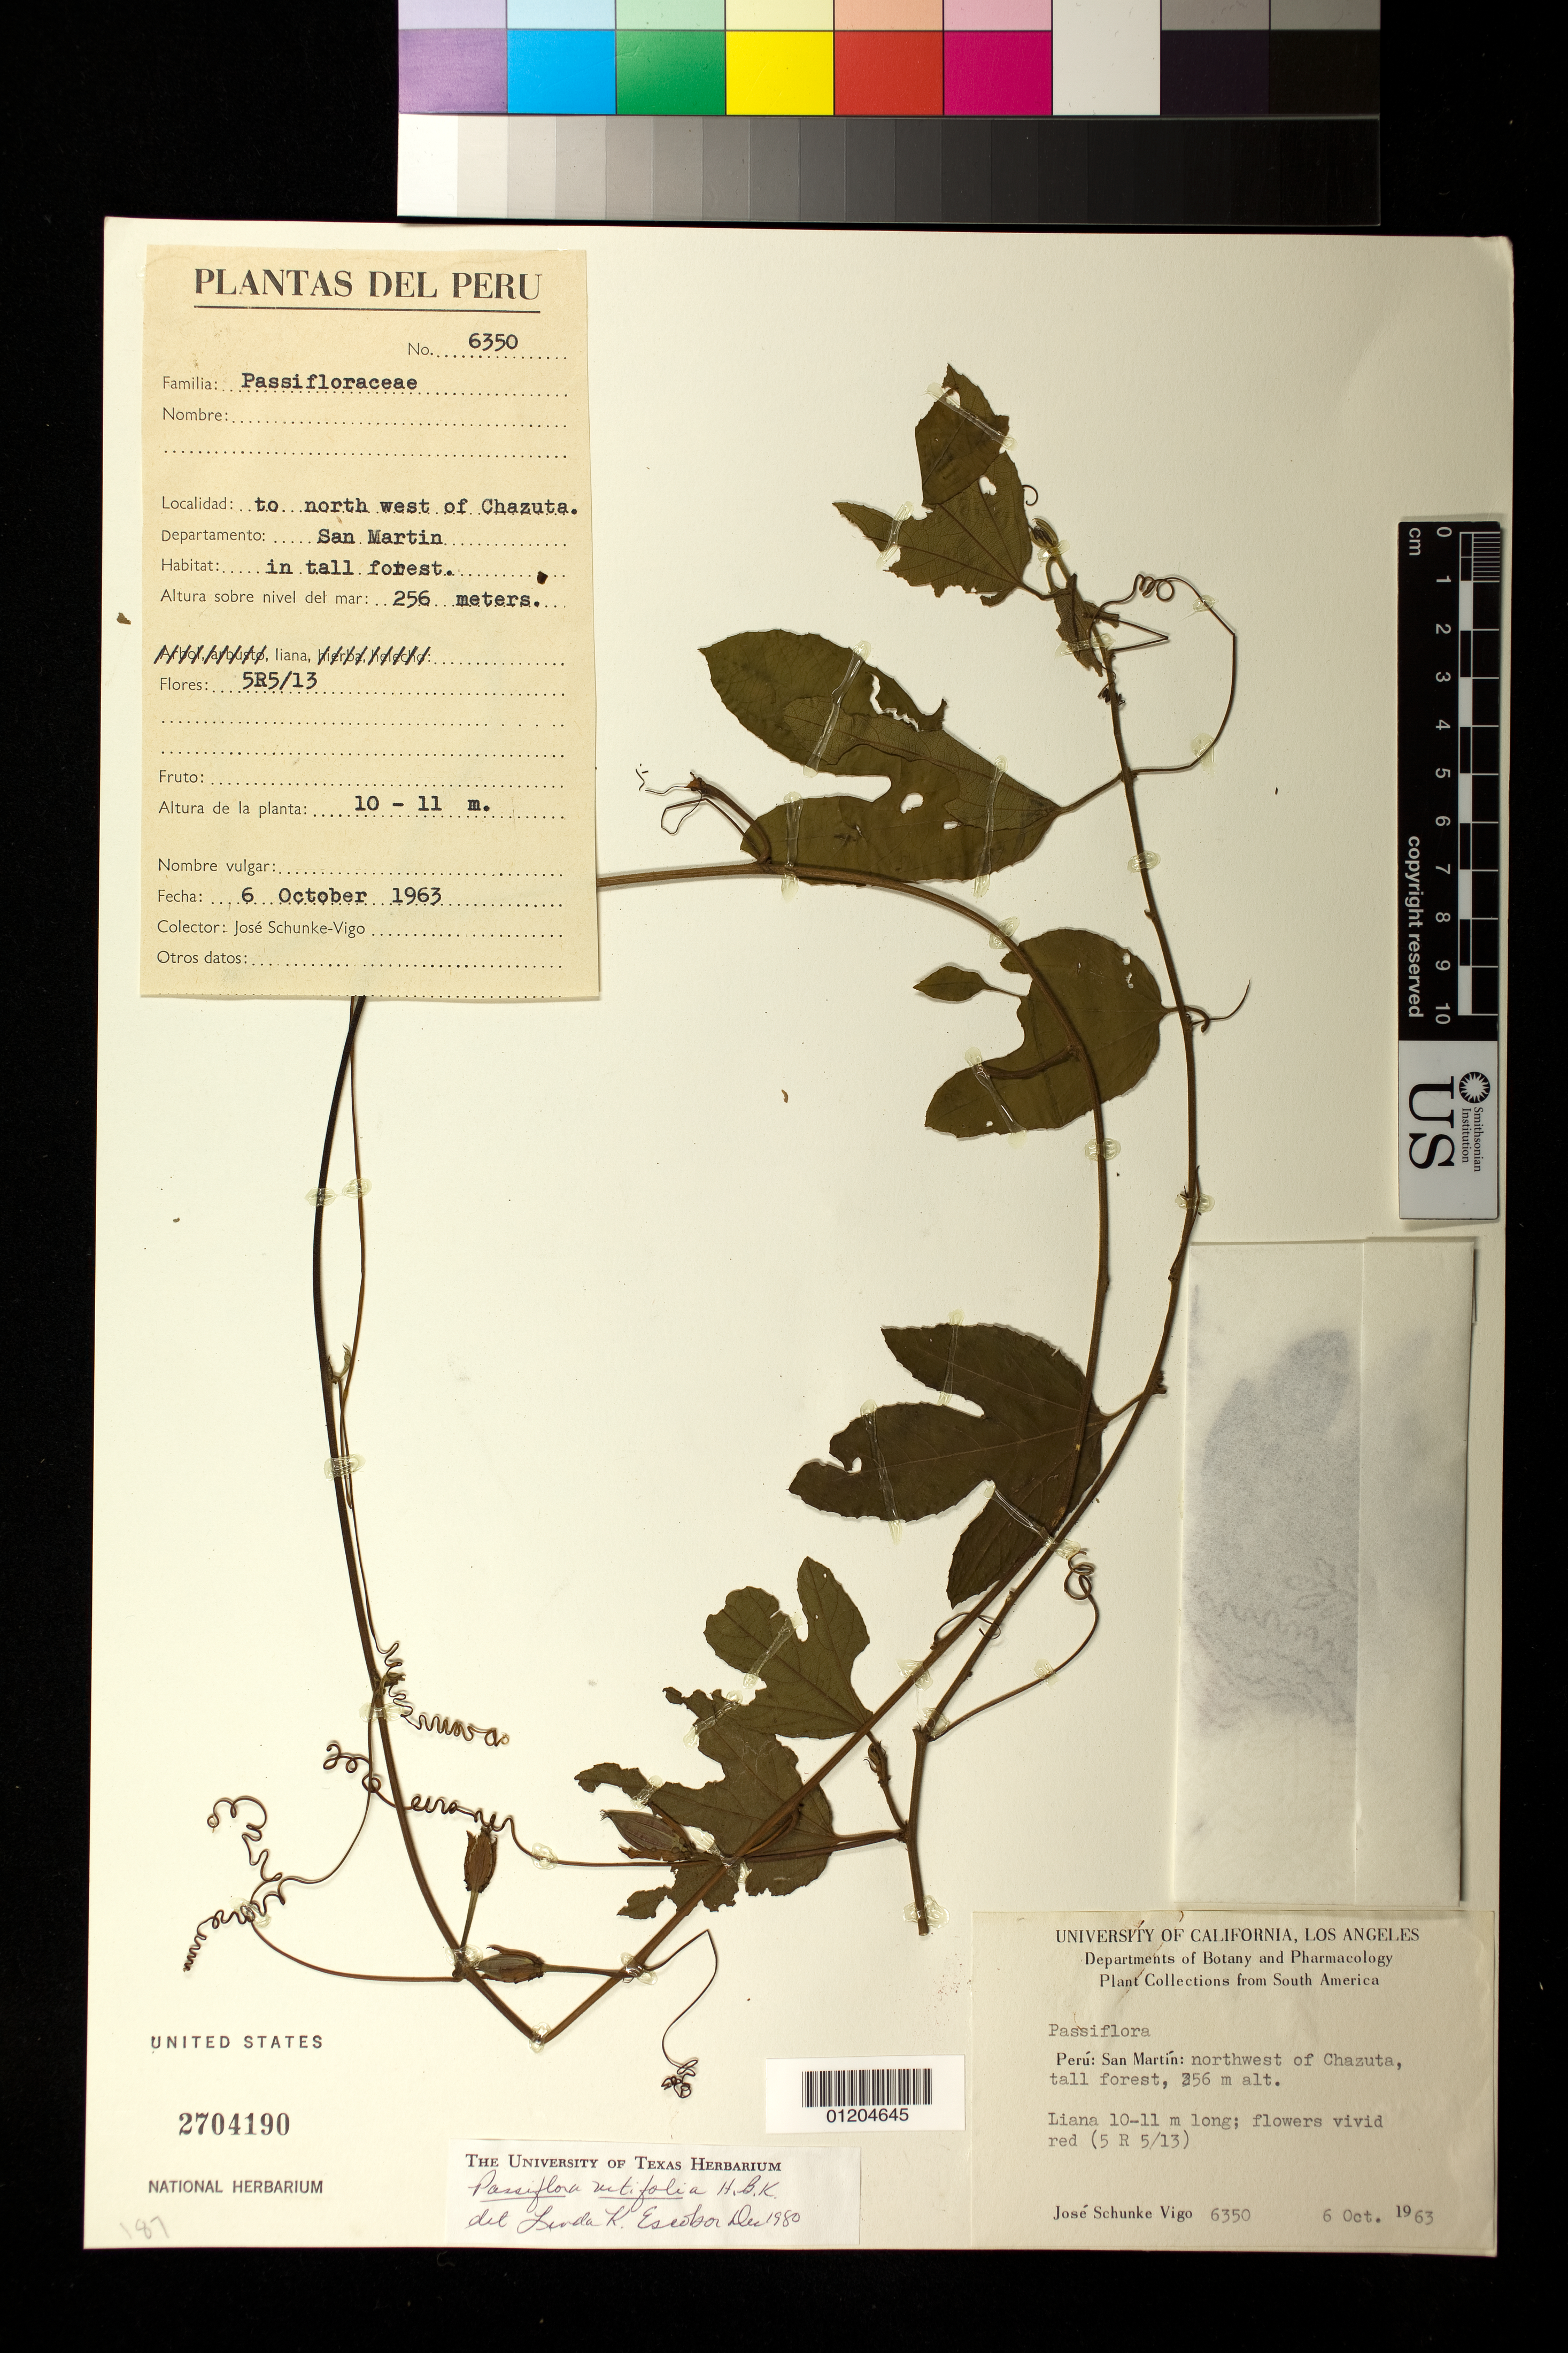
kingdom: Plantae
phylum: Tracheophyta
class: Magnoliopsida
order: Malpighiales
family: Passifloraceae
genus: Passiflora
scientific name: Passiflora vitifolia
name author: Kunth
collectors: J. Schunke Vigo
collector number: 6350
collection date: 1963-10-06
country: Peru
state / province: San Martín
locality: To the north west of Chazuta in a tall forest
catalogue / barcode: US 2704190